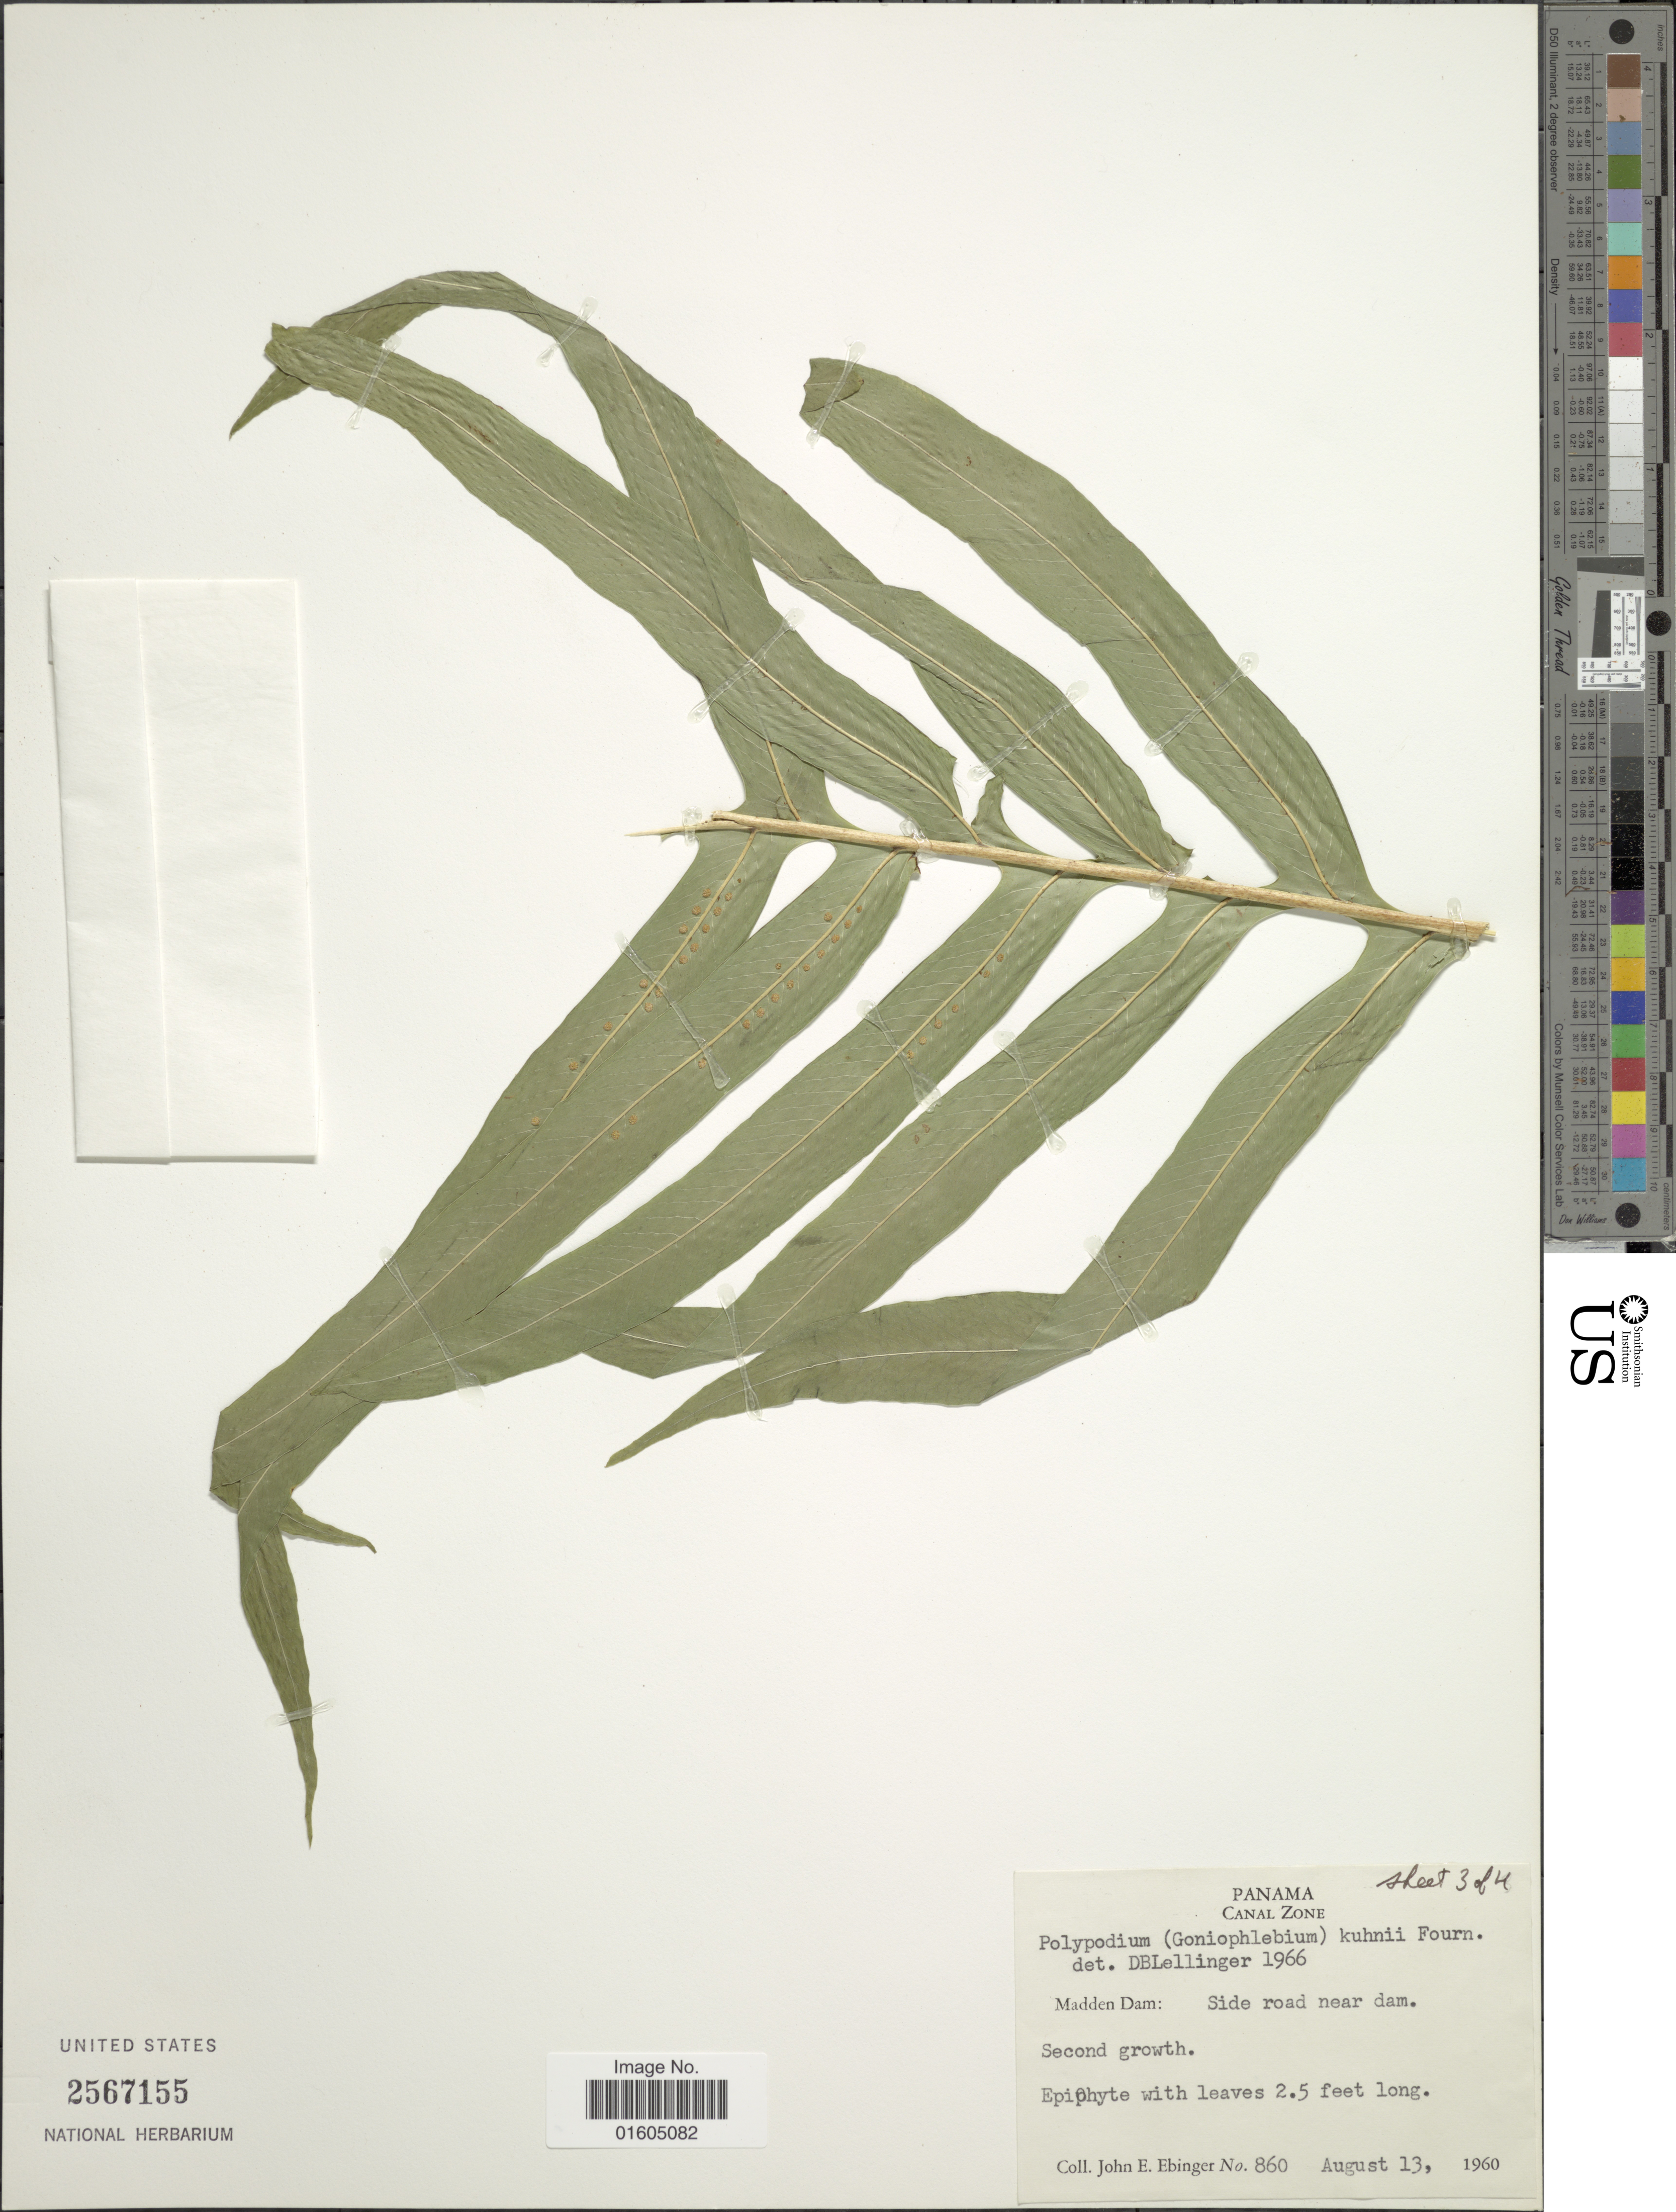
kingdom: Plantae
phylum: Tracheophyta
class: Polypodiopsida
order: Polypodiales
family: Polypodiaceae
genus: Serpocaulon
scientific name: Serpocaulon attenuatum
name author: (Humb. & Bonpl. ex Willd.) A.R. Sm.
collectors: J. Ebinger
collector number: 860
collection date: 1960-08-13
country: Panama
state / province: Colón / Panamá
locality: Panama. Canal Zone. Madden Dam: Side road near dam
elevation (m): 0.8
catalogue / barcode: US 2567155